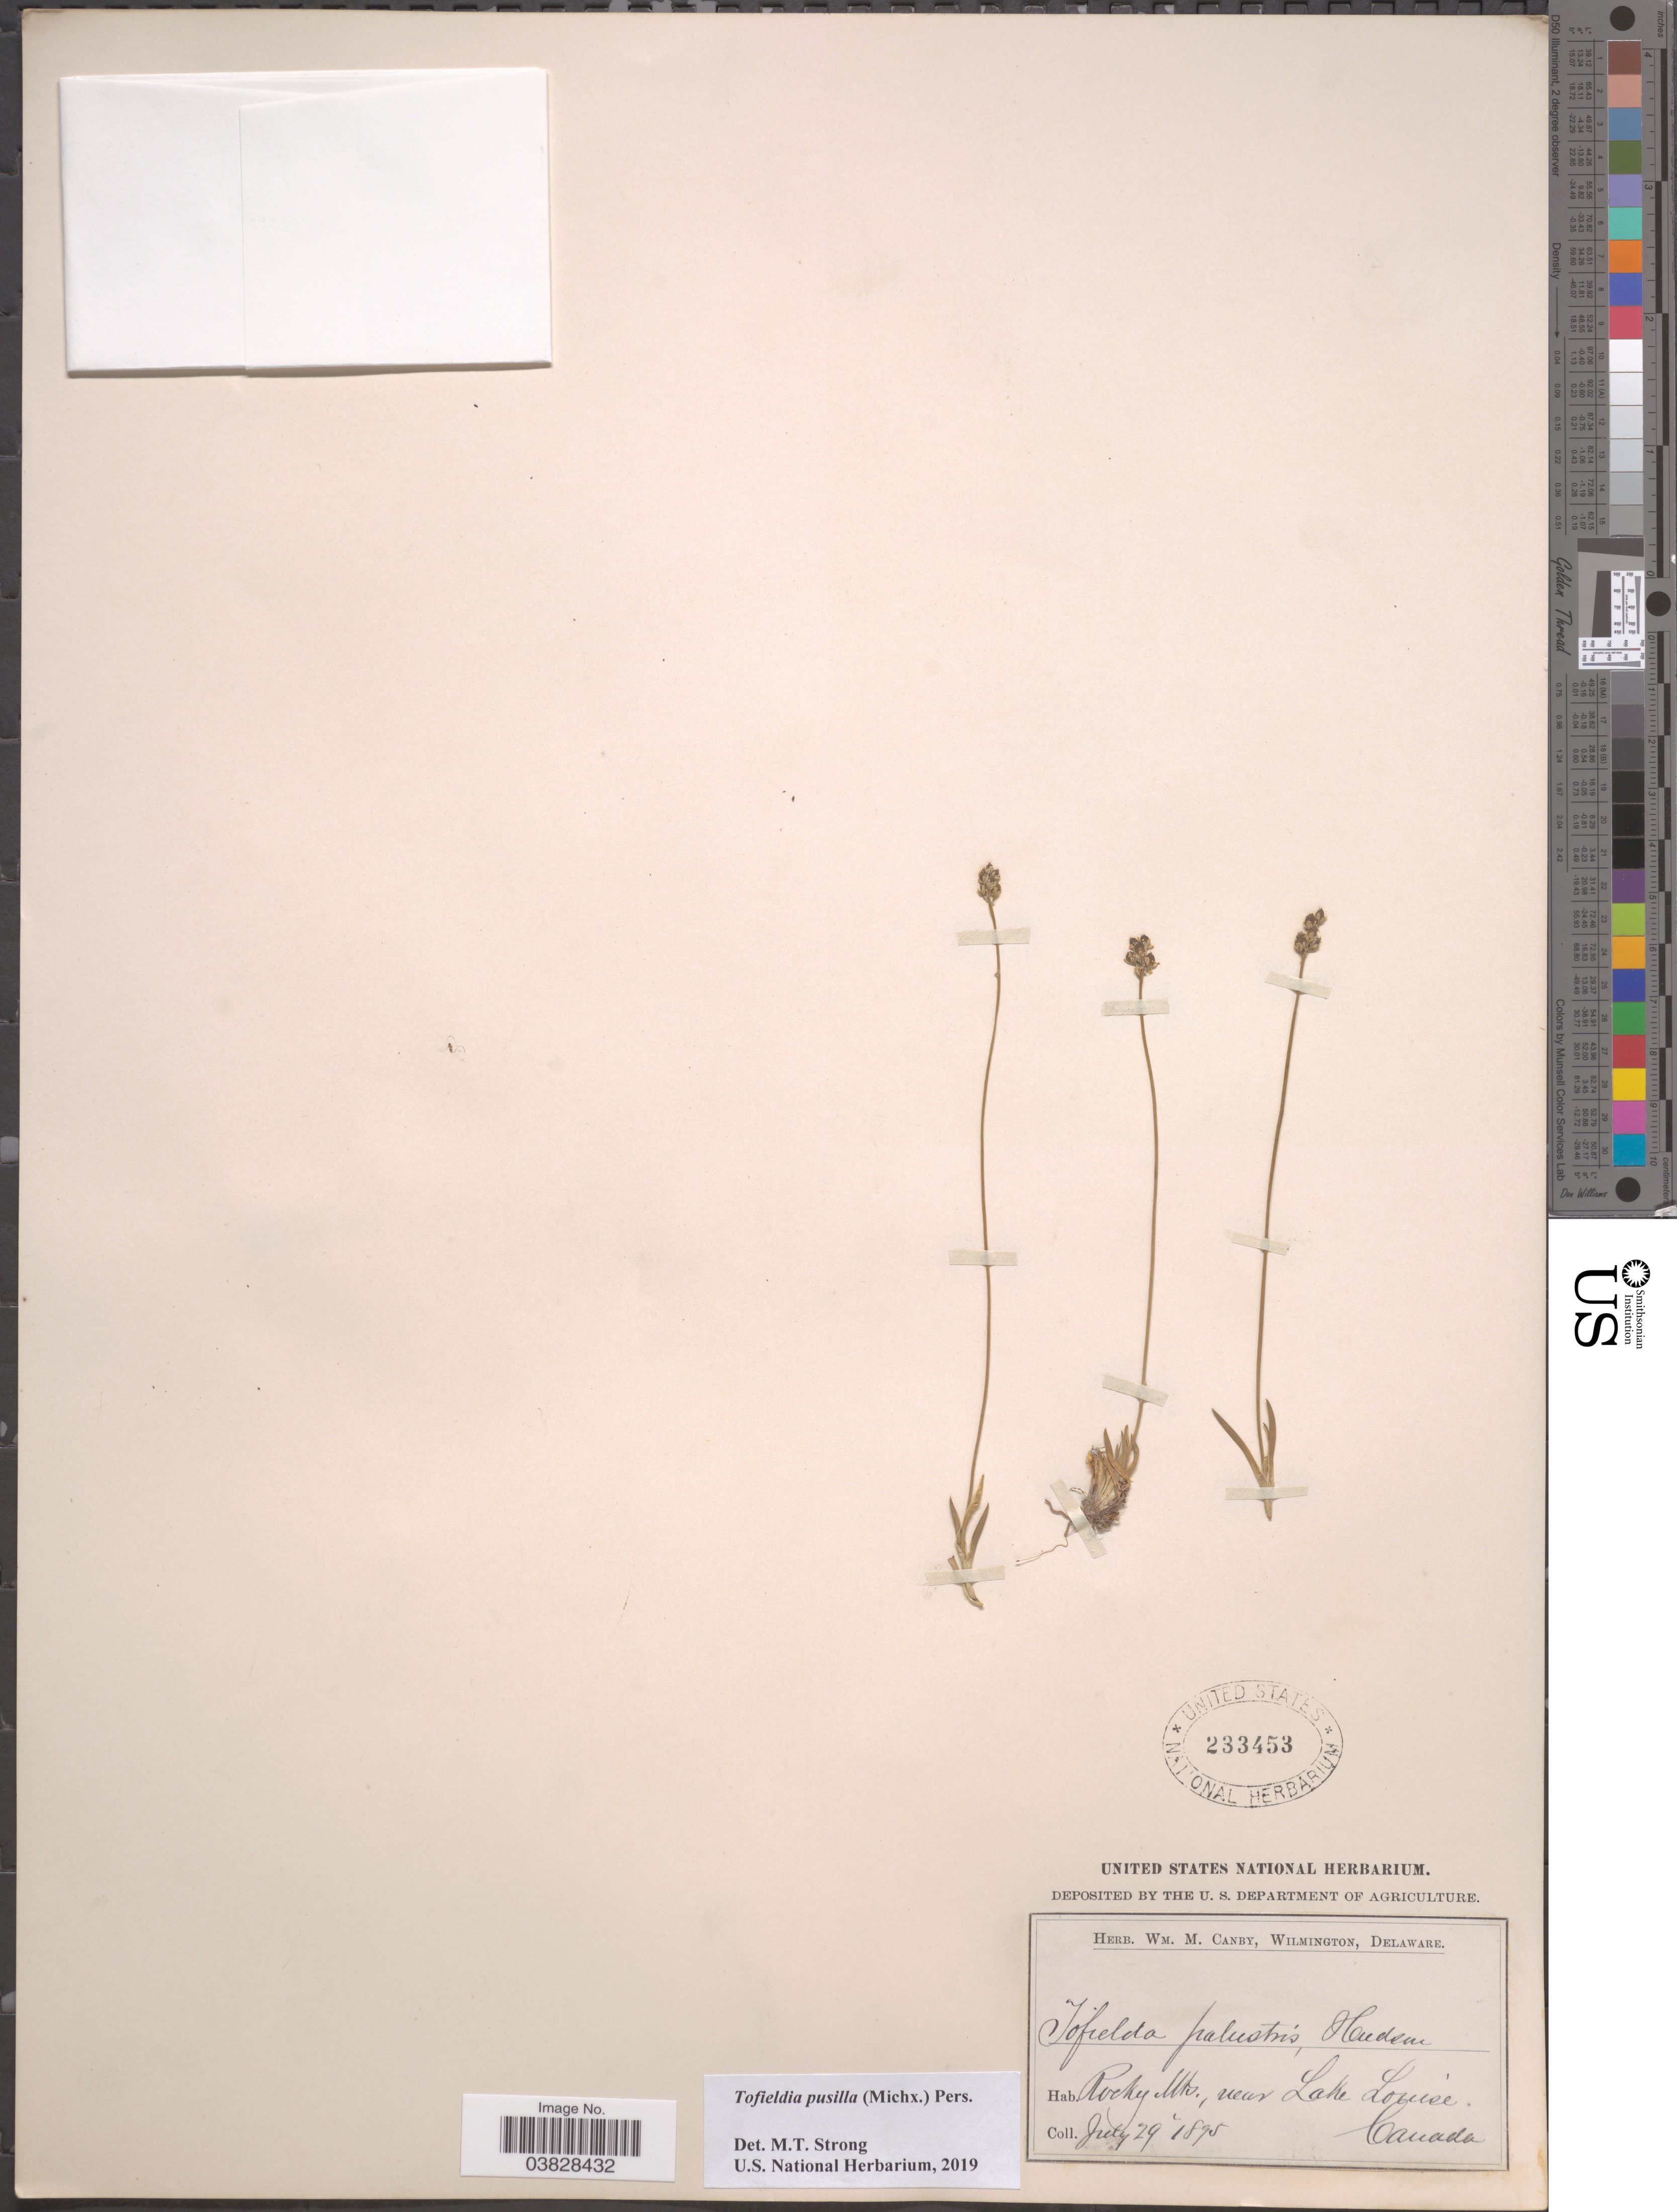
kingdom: Plantae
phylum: Tracheophyta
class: Liliopsida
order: Alismatales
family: Tofieldiaceae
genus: Tofieldia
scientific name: Tofieldia pusilla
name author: (Michx.) Pers.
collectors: ex herb. W.M. Canby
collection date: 1895-07-29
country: Canada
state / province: British Columbia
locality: Rocky Mts., near Lake Louise.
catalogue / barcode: US 233453